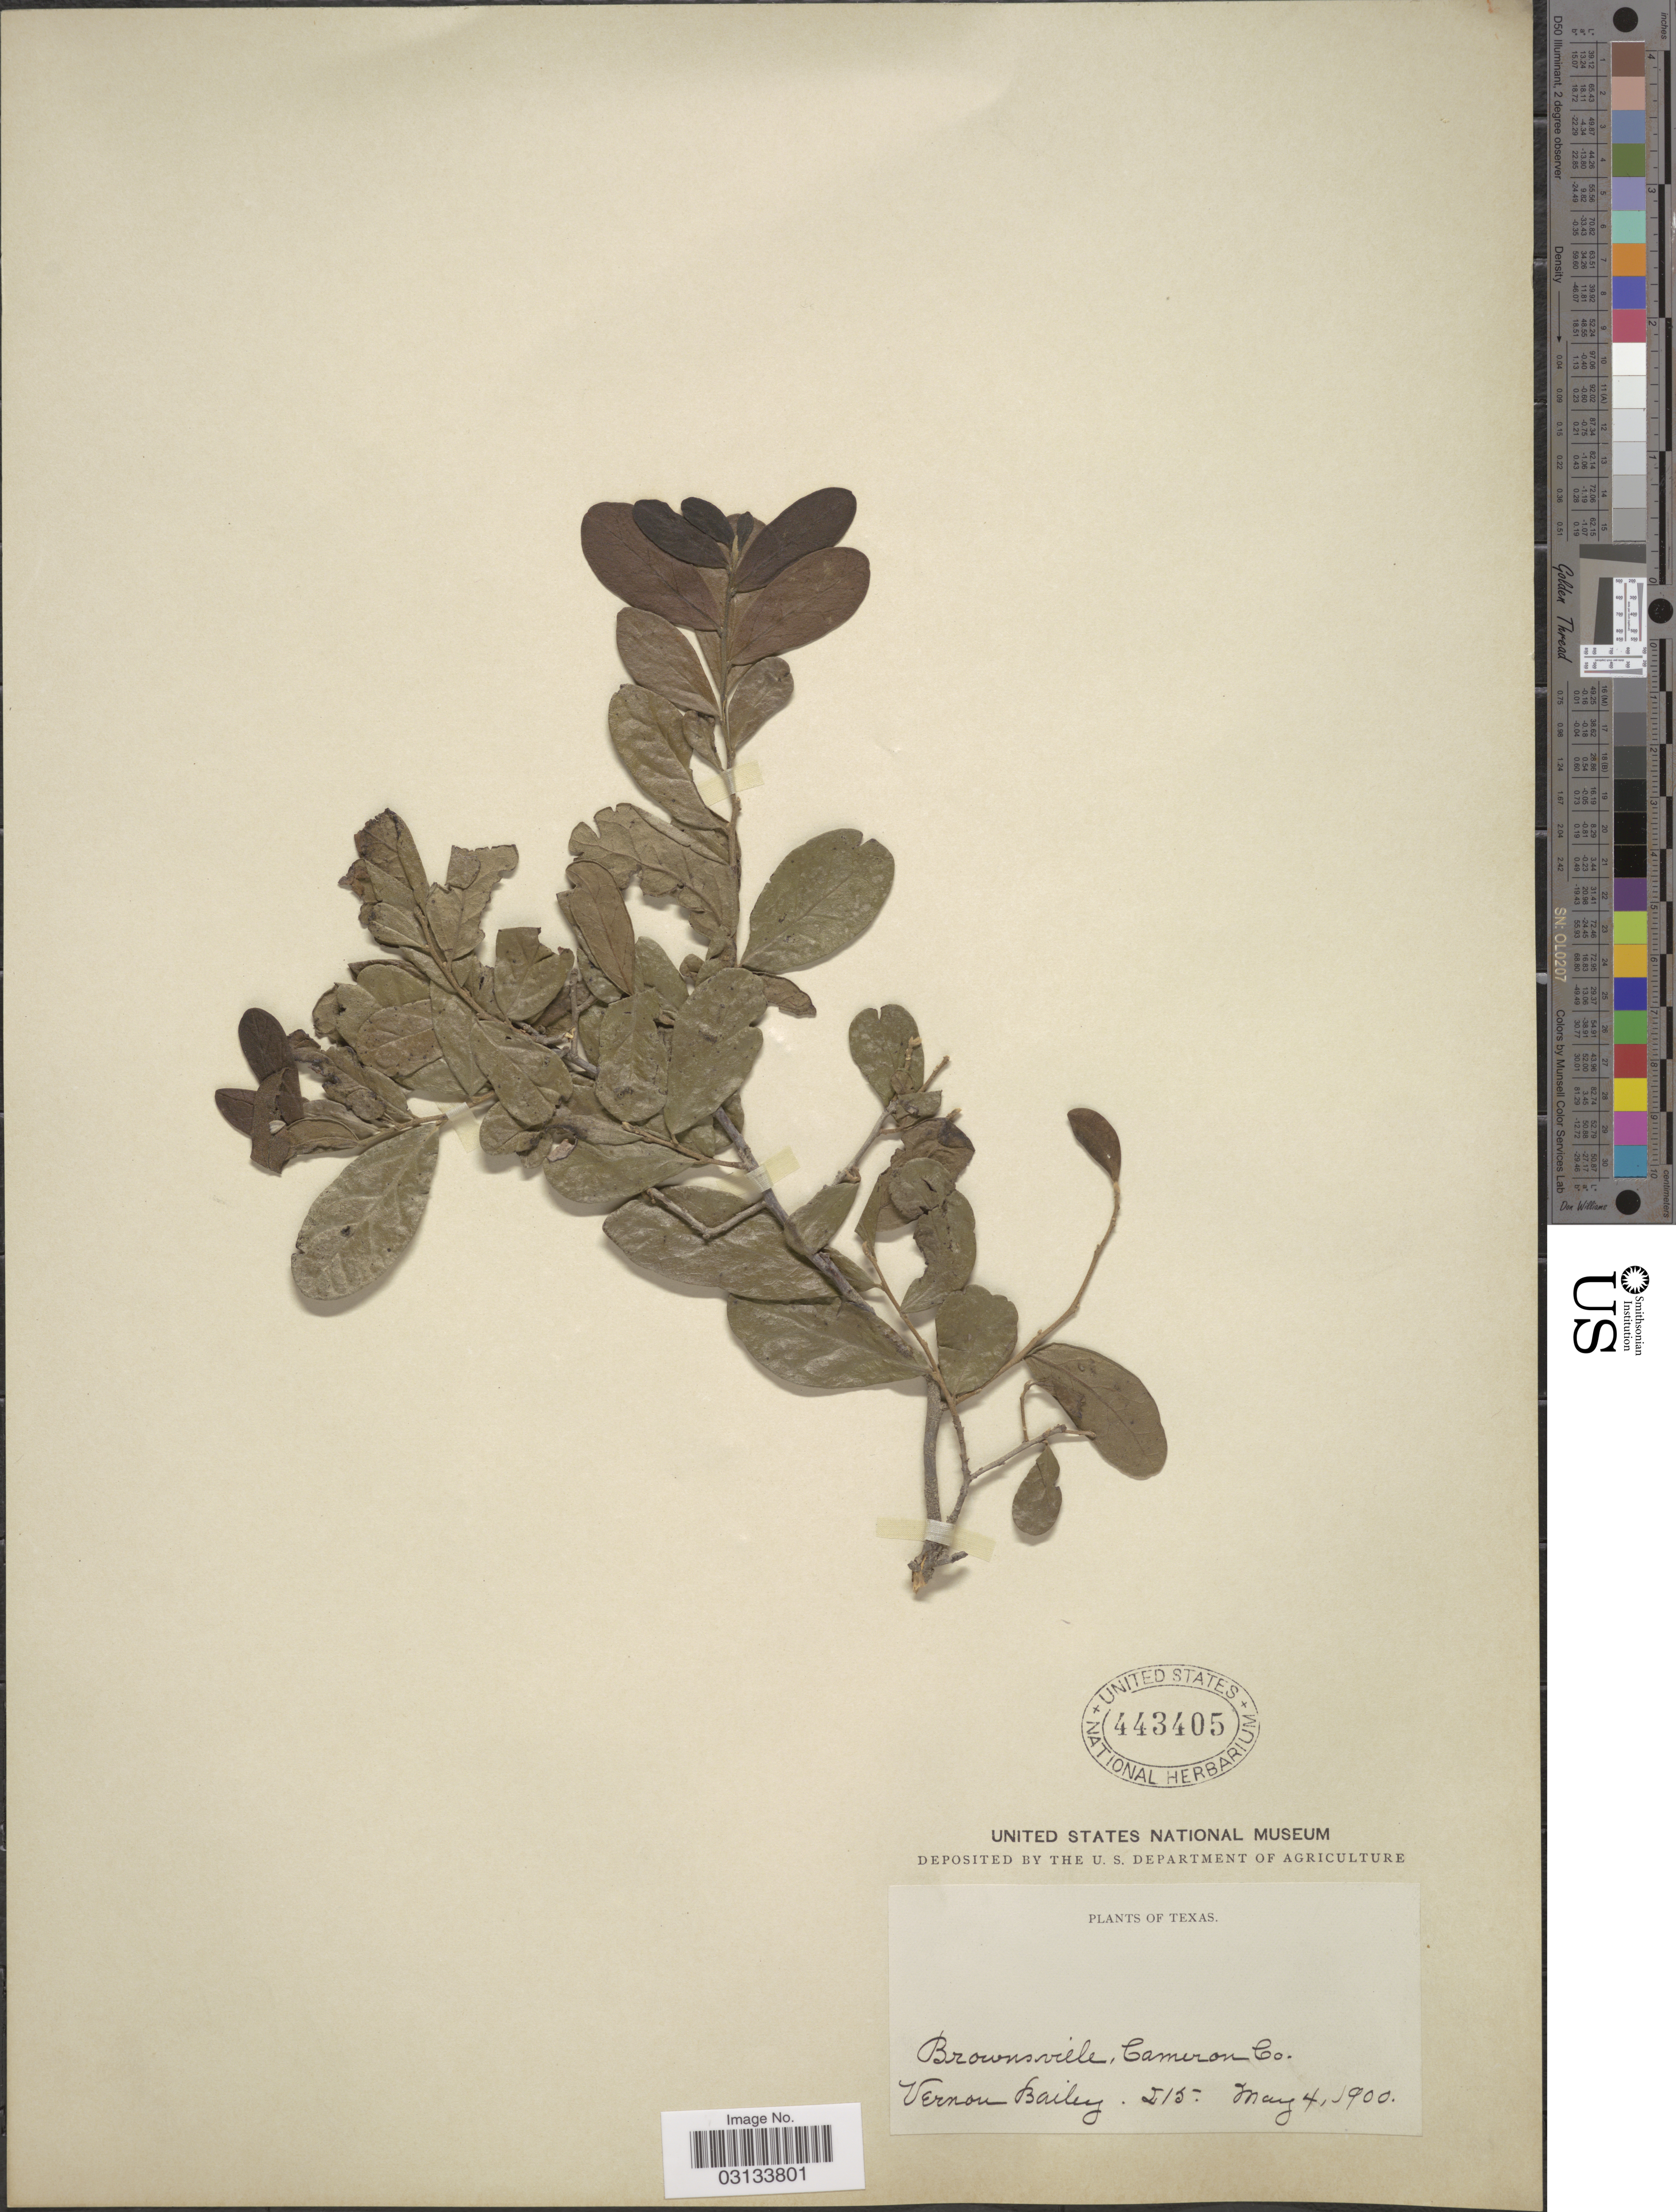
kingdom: Plantae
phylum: Tracheophyta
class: Magnoliopsida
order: Ericales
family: Ebenaceae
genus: Diospyros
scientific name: Diospyros texana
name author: Scheele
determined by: Strong, Mark T., (BOT), Smithsonian Institution - National Museum of Natural History (UNITED STATES)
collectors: V. O. Bailey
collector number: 215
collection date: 1900-05-04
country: United States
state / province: Texas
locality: Brownsville, Cameron Co.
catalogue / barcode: US 443405